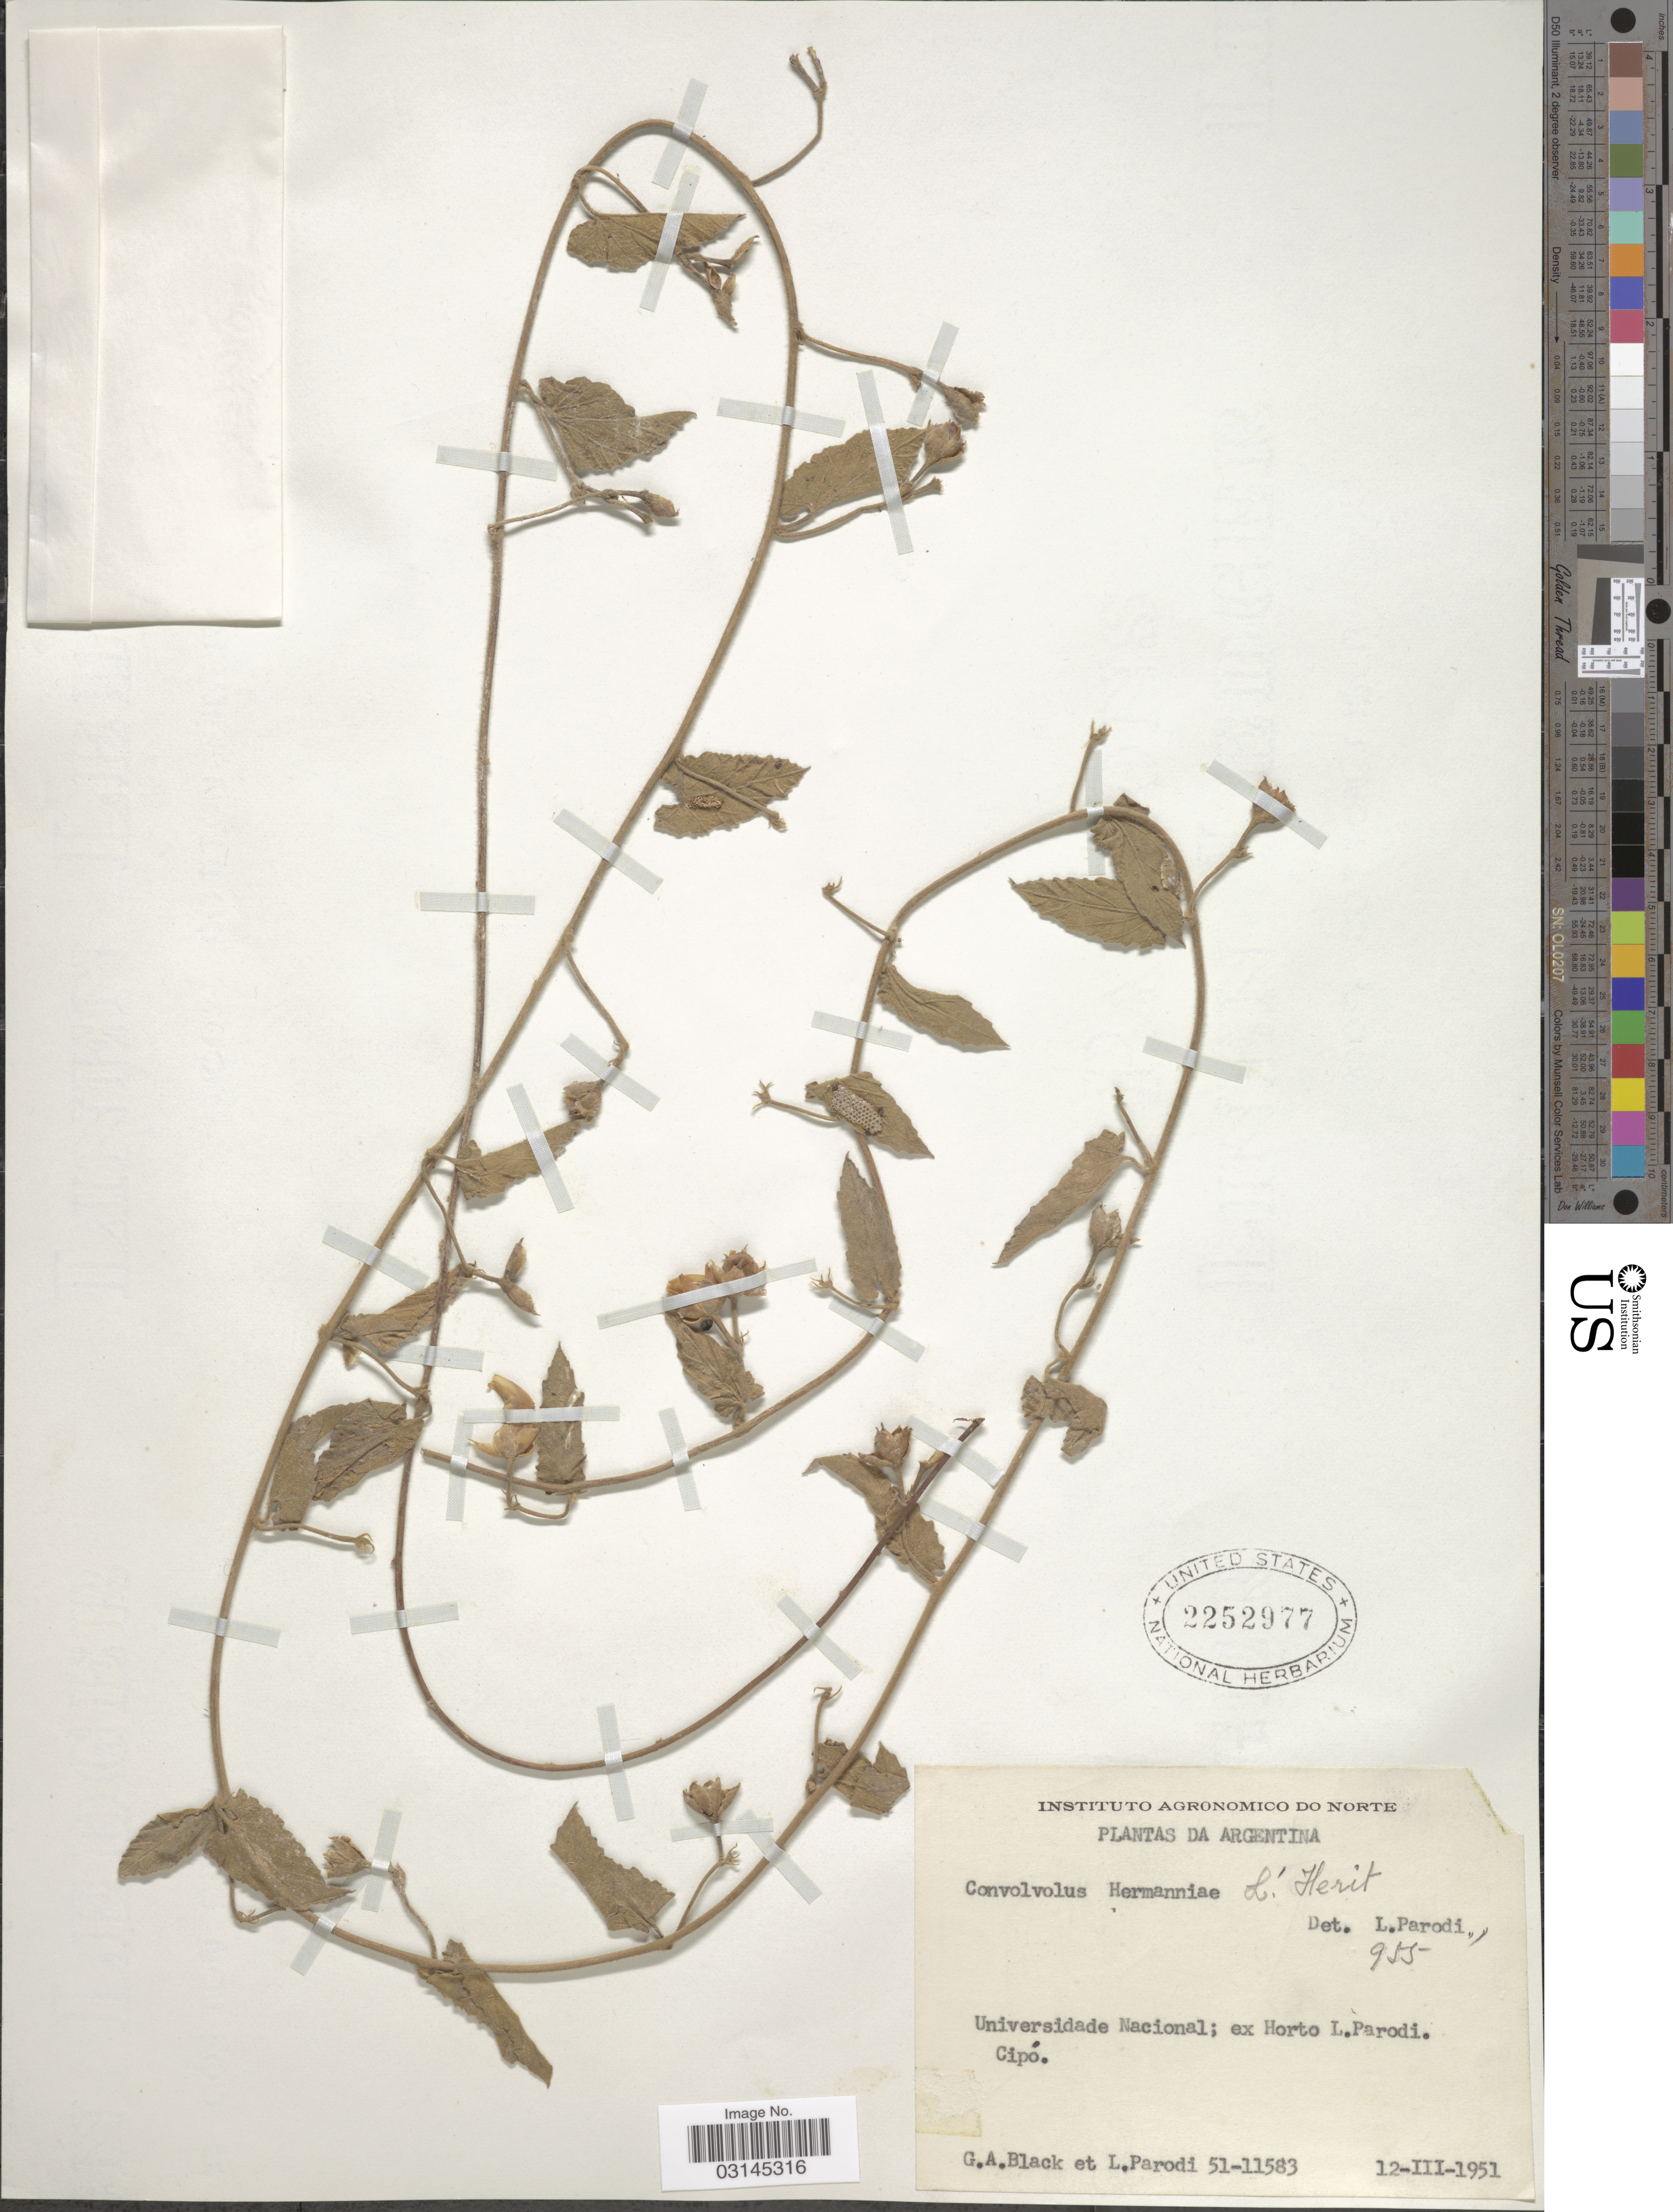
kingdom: Plantae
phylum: Tracheophyta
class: Magnoliopsida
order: Solanales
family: Convolvulaceae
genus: Convolvulus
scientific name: Convolvulus hermanniae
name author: L'Hér.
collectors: G. A. Black & L. R. Parodi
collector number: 51-11583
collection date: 1951-03-12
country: Argentina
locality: Universidade Nacional; ex Horto L.Parodi. Cipó.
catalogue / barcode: US 2252977